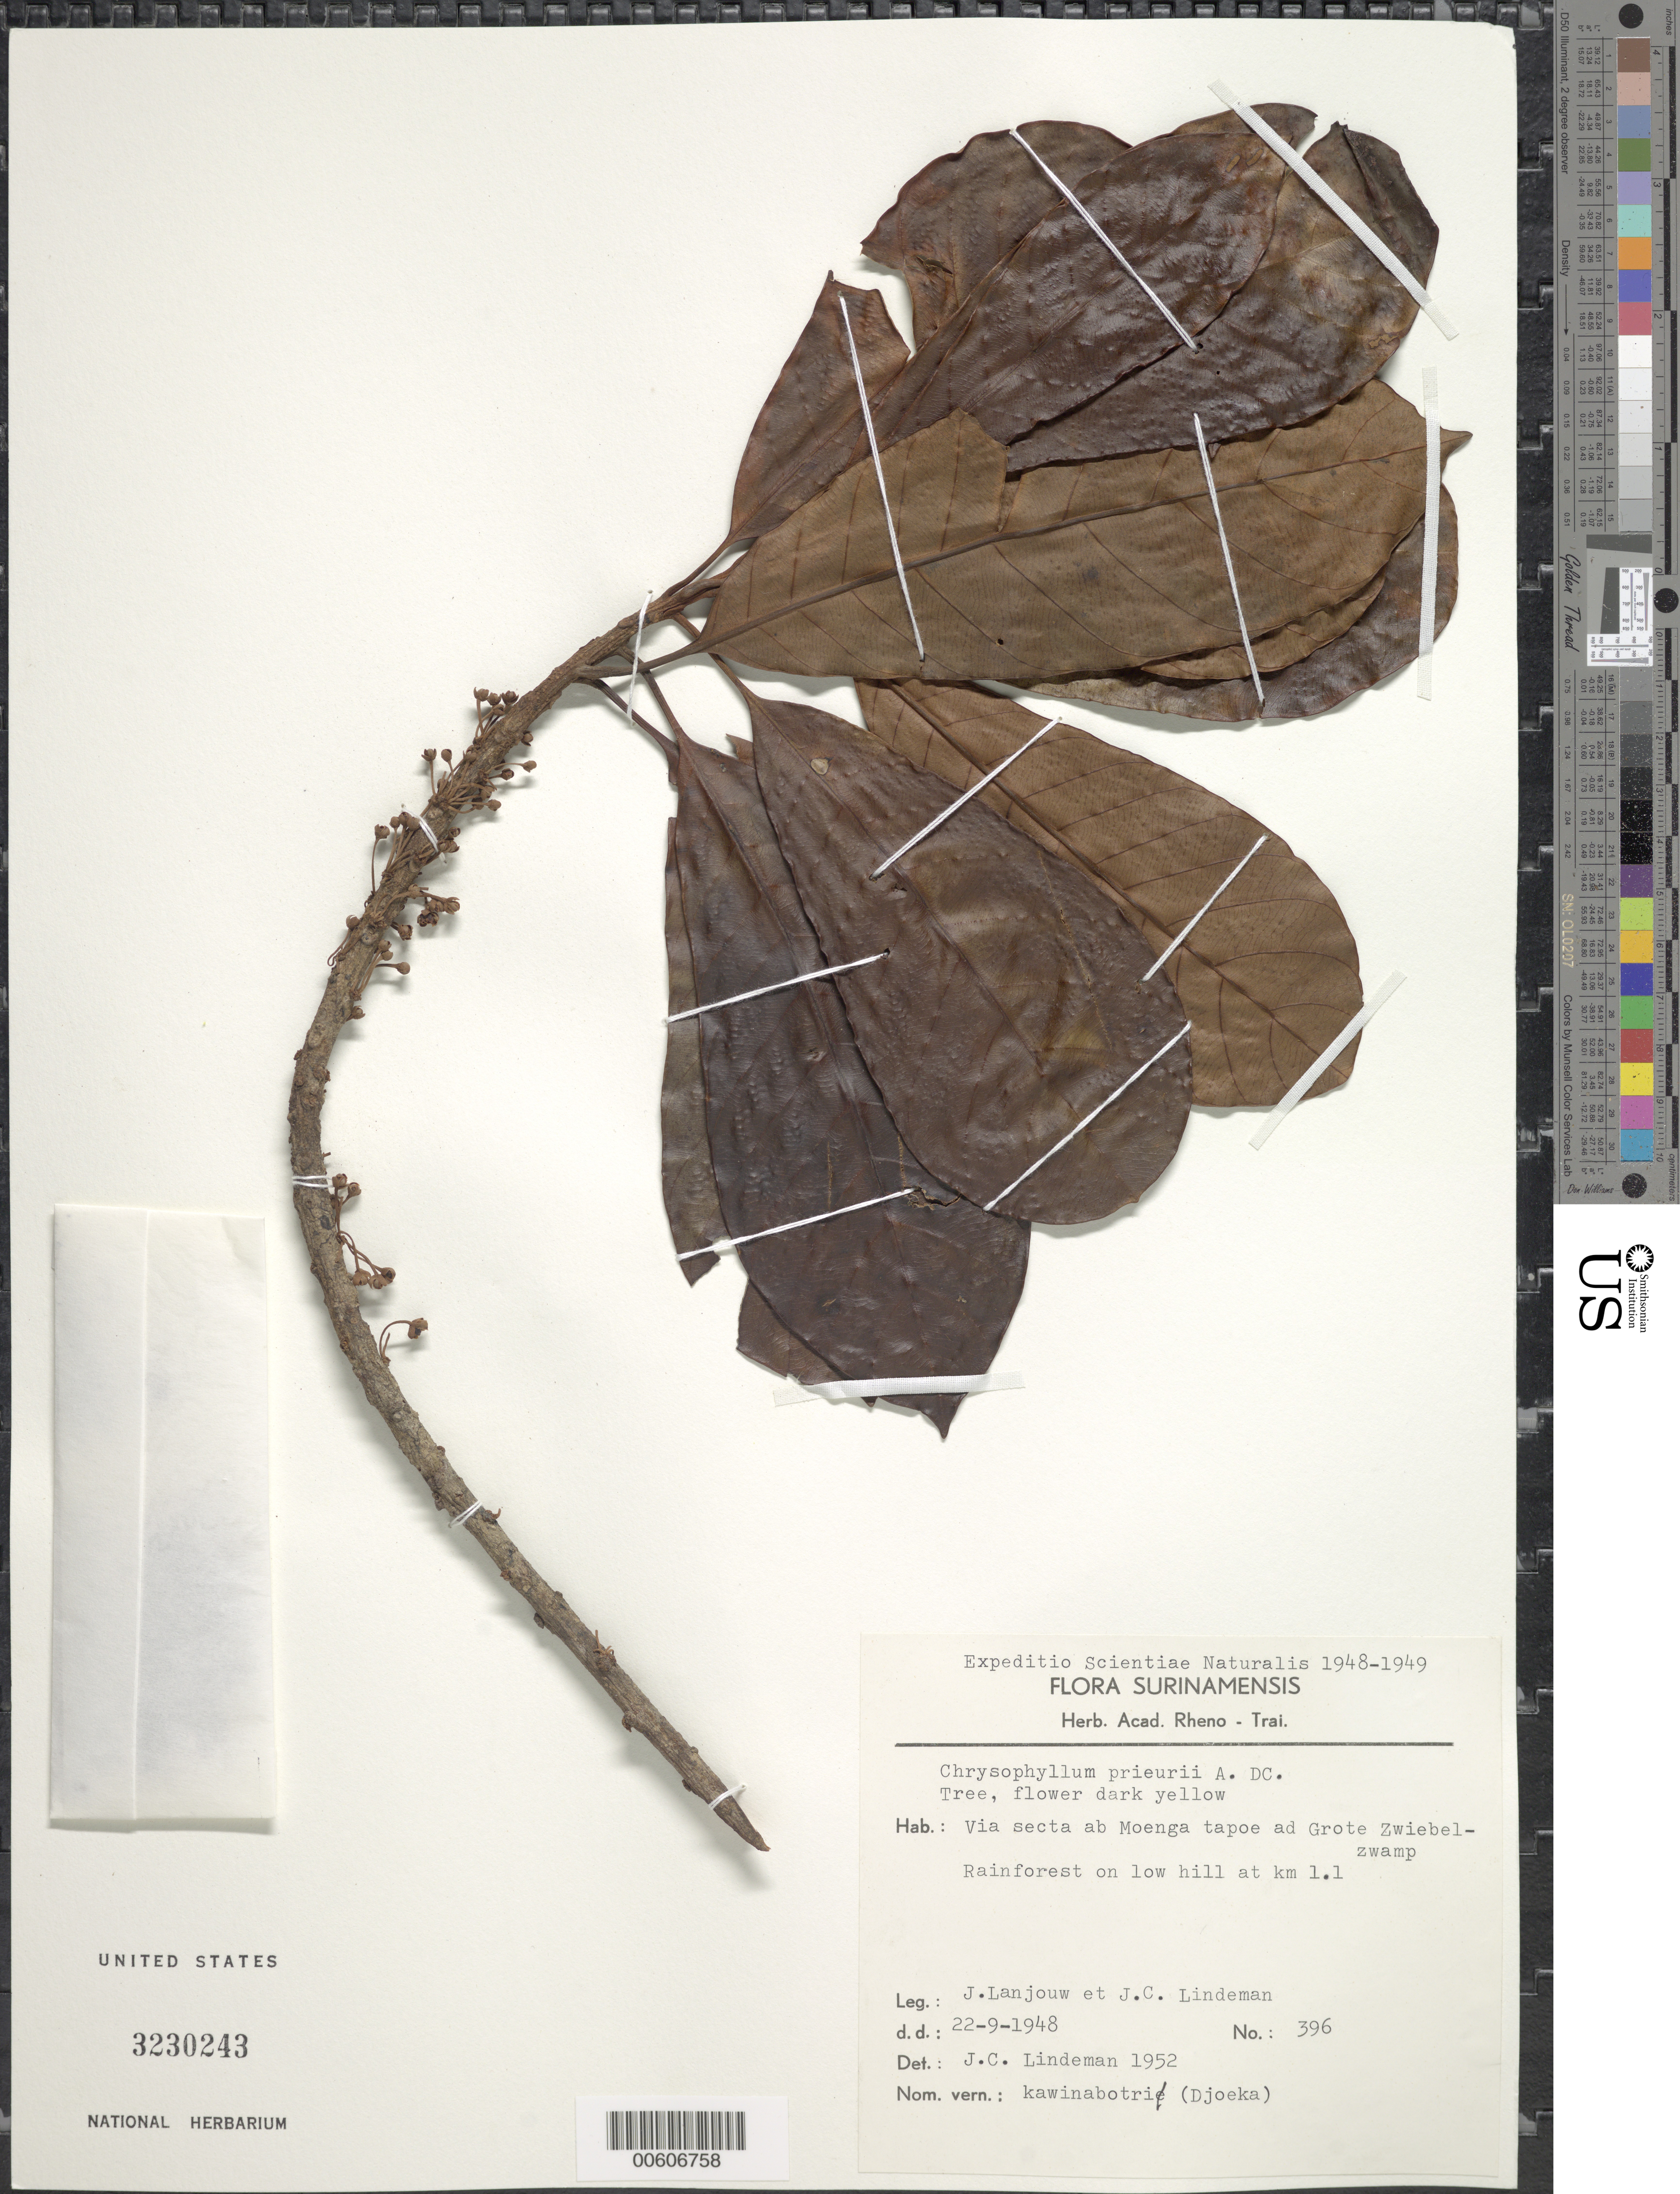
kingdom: Plantae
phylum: Tracheophyta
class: Magnoliopsida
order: Ericales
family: Sapotaceae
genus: Chrysophyllum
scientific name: Chrysophyllum prieurii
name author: A. DC.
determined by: Lindeman, J. C.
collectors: J. Lanjouw & J. C. Lindeman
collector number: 48 396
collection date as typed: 22-Sep-48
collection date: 1948-09-22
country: Suriname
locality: Moengo Tapoe to Grote Zwiebelzwamp, rainforest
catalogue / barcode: US 3230243